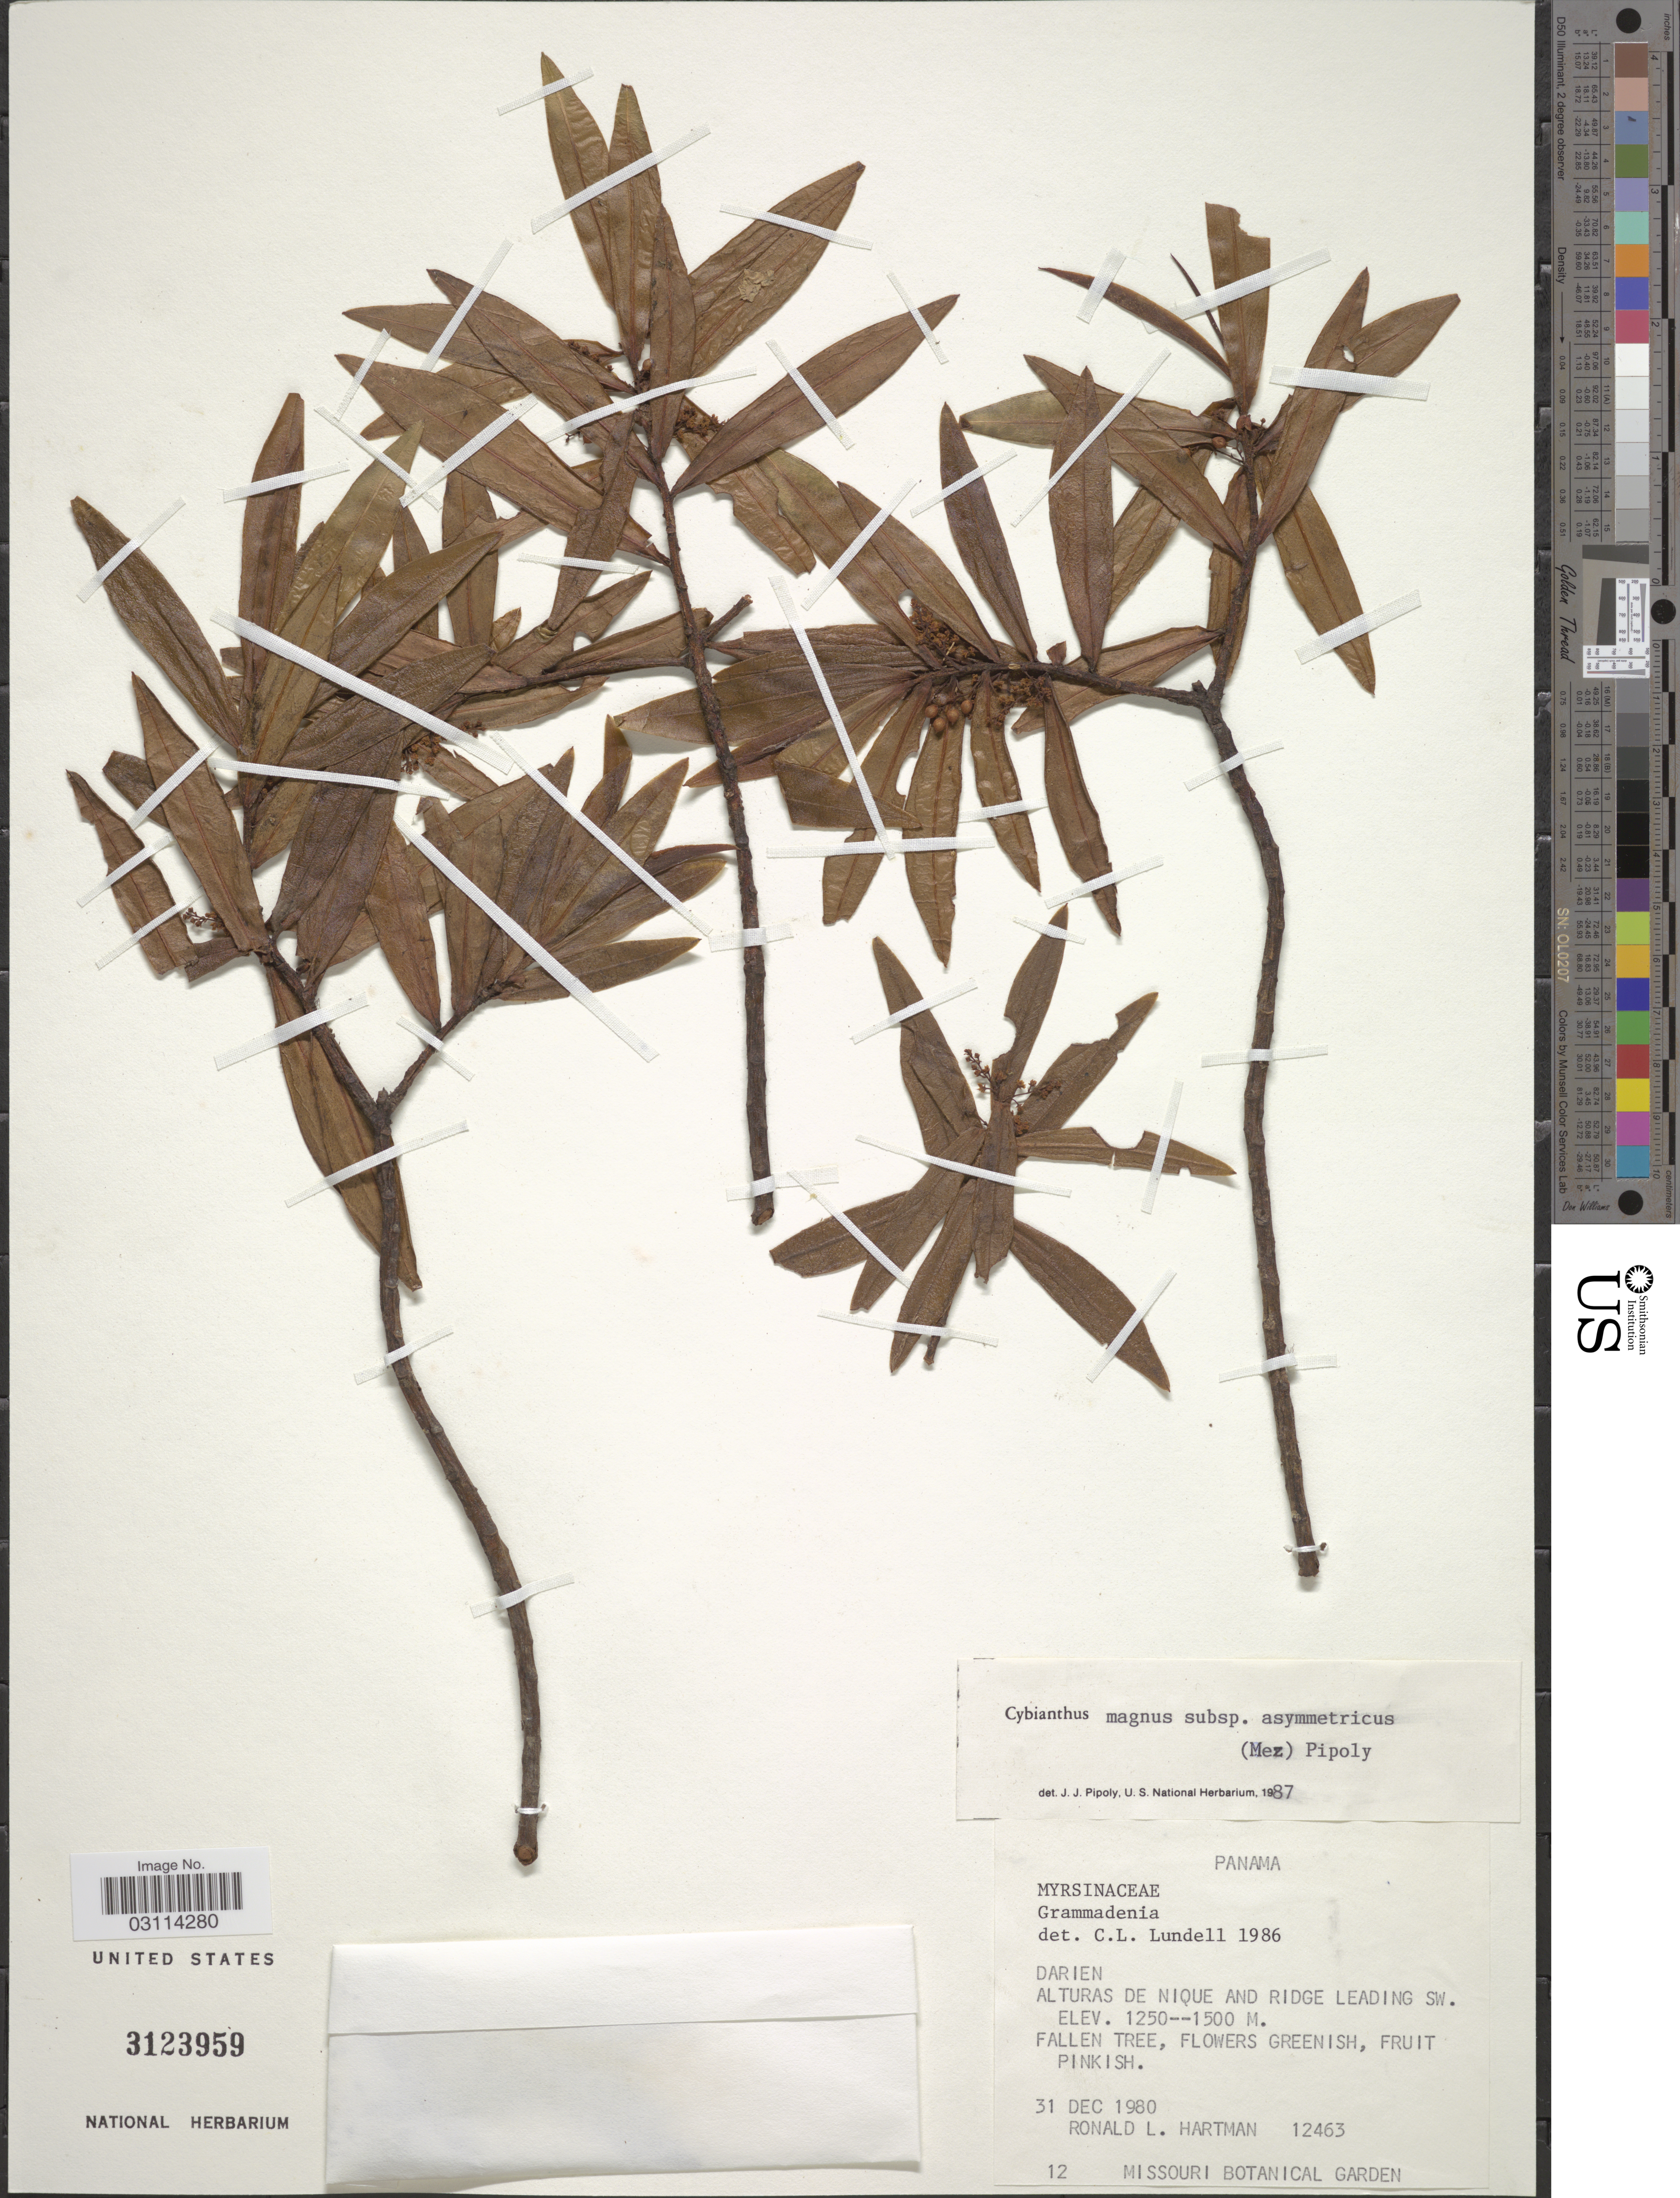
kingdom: Plantae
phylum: Tracheophyta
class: Magnoliopsida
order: Ericales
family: Primulaceae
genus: Cybianthus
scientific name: Cybianthus magnus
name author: (Mez) Pipoly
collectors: R. L. Hartman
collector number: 12463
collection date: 1980-12-31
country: Panama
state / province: Darién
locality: Alturas de nique and ridge leading SW.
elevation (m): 1250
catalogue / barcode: US 3123959